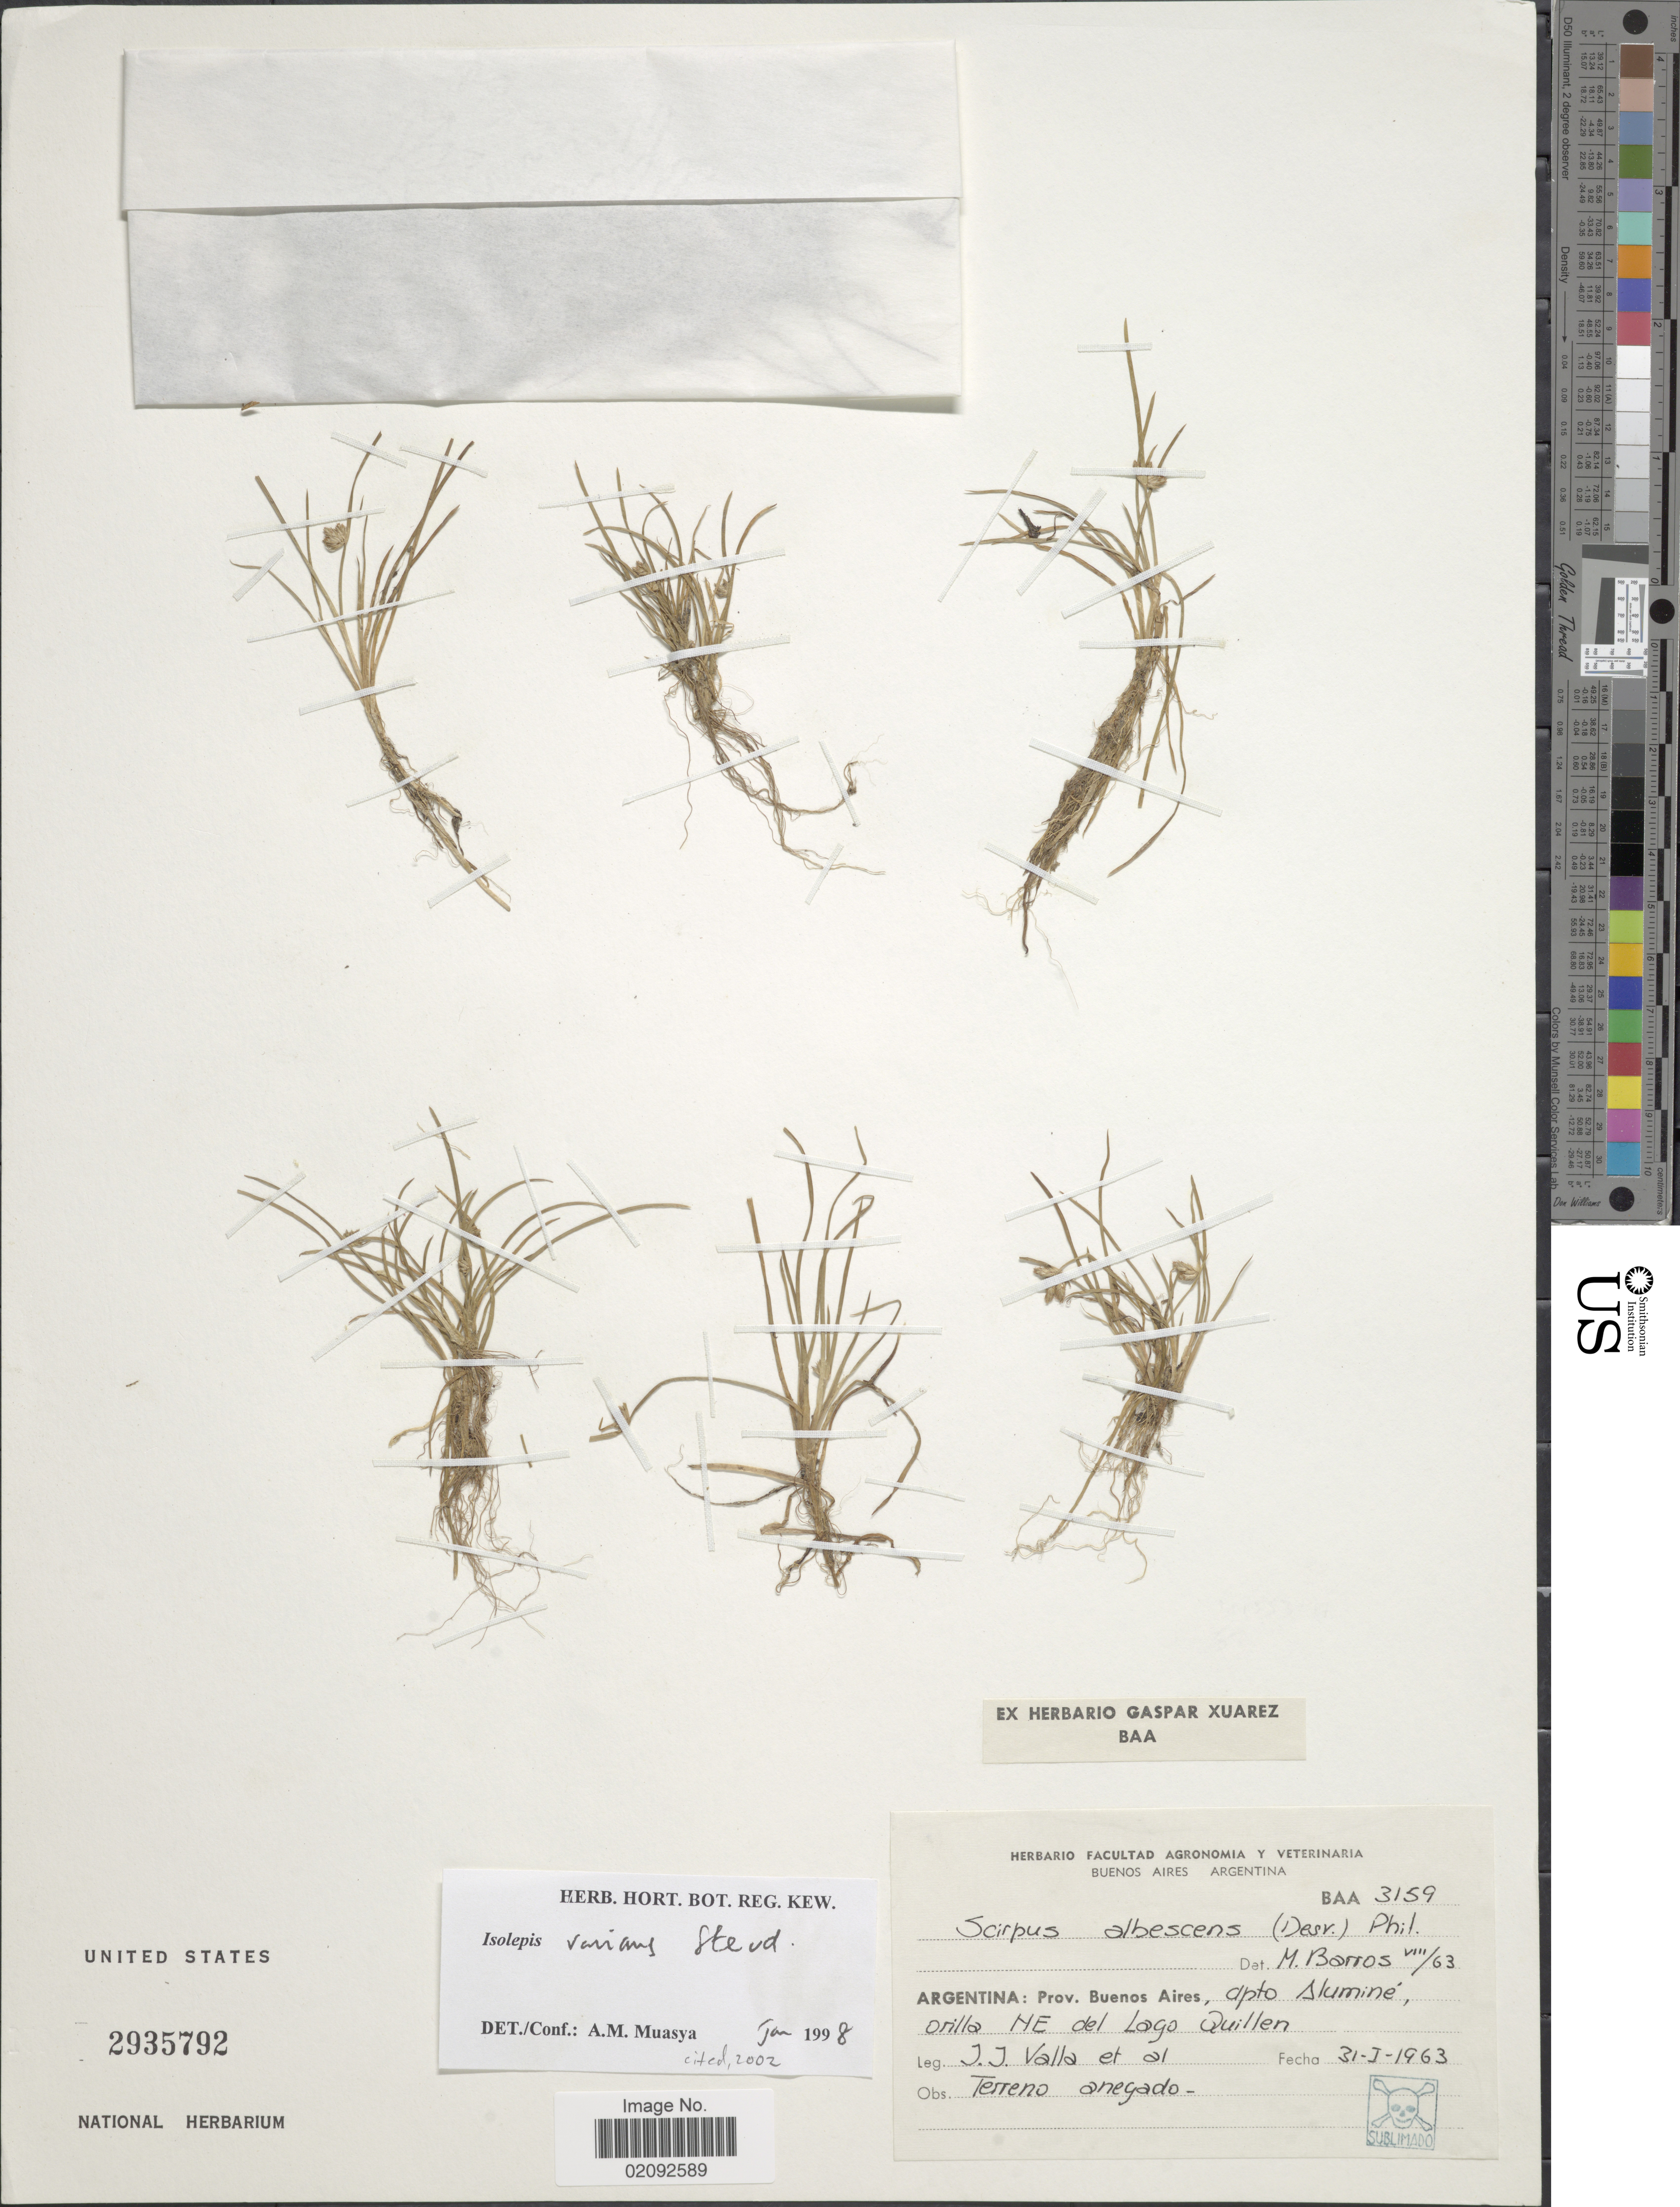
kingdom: Plantae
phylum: Tracheophyta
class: Liliopsida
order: Poales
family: Cyperaceae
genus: Isolepis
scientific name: Isolepis varians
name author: Steud.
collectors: J. Valla & et al.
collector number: BAA 3159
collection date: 1963-01-31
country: Argentina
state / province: Buenos Aires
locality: Apto Slumine, orilla NE del Lago Quillen.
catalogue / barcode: US 2935792